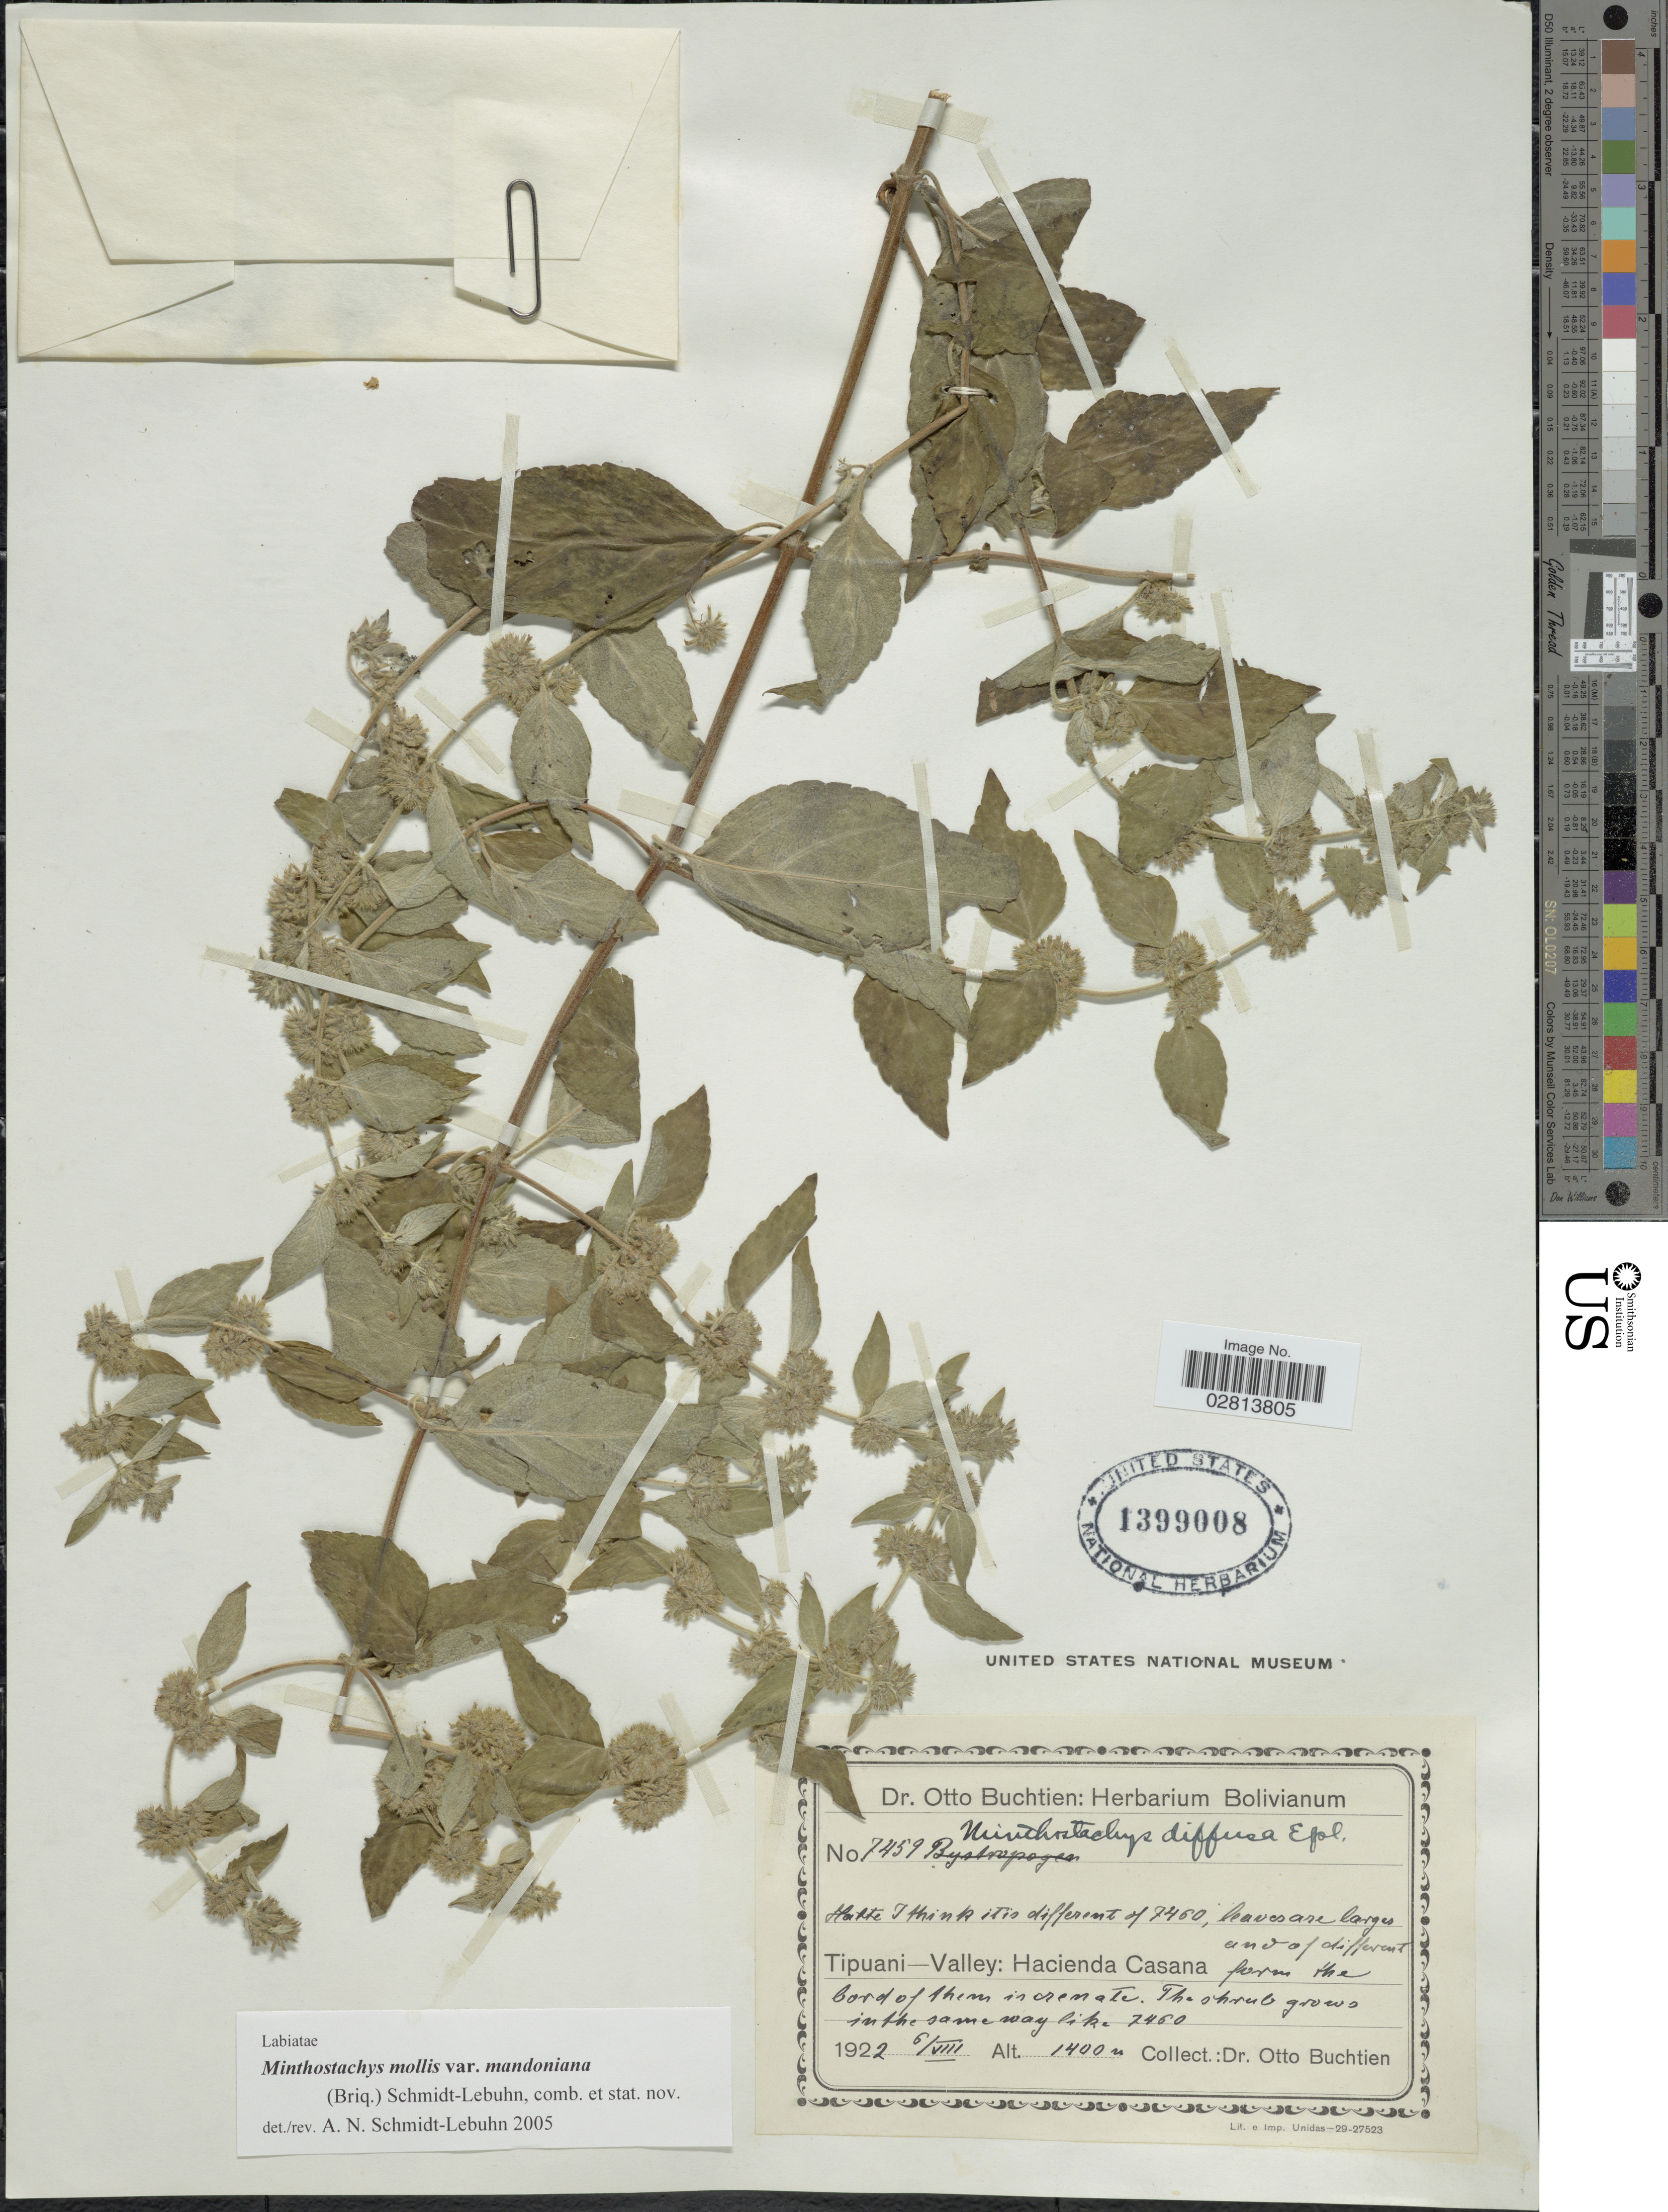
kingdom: Plantae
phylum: Tracheophyta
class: Magnoliopsida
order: Lamiales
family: Lamiaceae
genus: Minthostachys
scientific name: Minthostachys mollis var. mandoniana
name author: (Briq.) Schmidt-Leb.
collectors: O. Buchtien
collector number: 7459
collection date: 1922-08-06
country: Bolivia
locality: Tipuani - Valley: Hacienda Casana.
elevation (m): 1400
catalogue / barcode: US 1399008